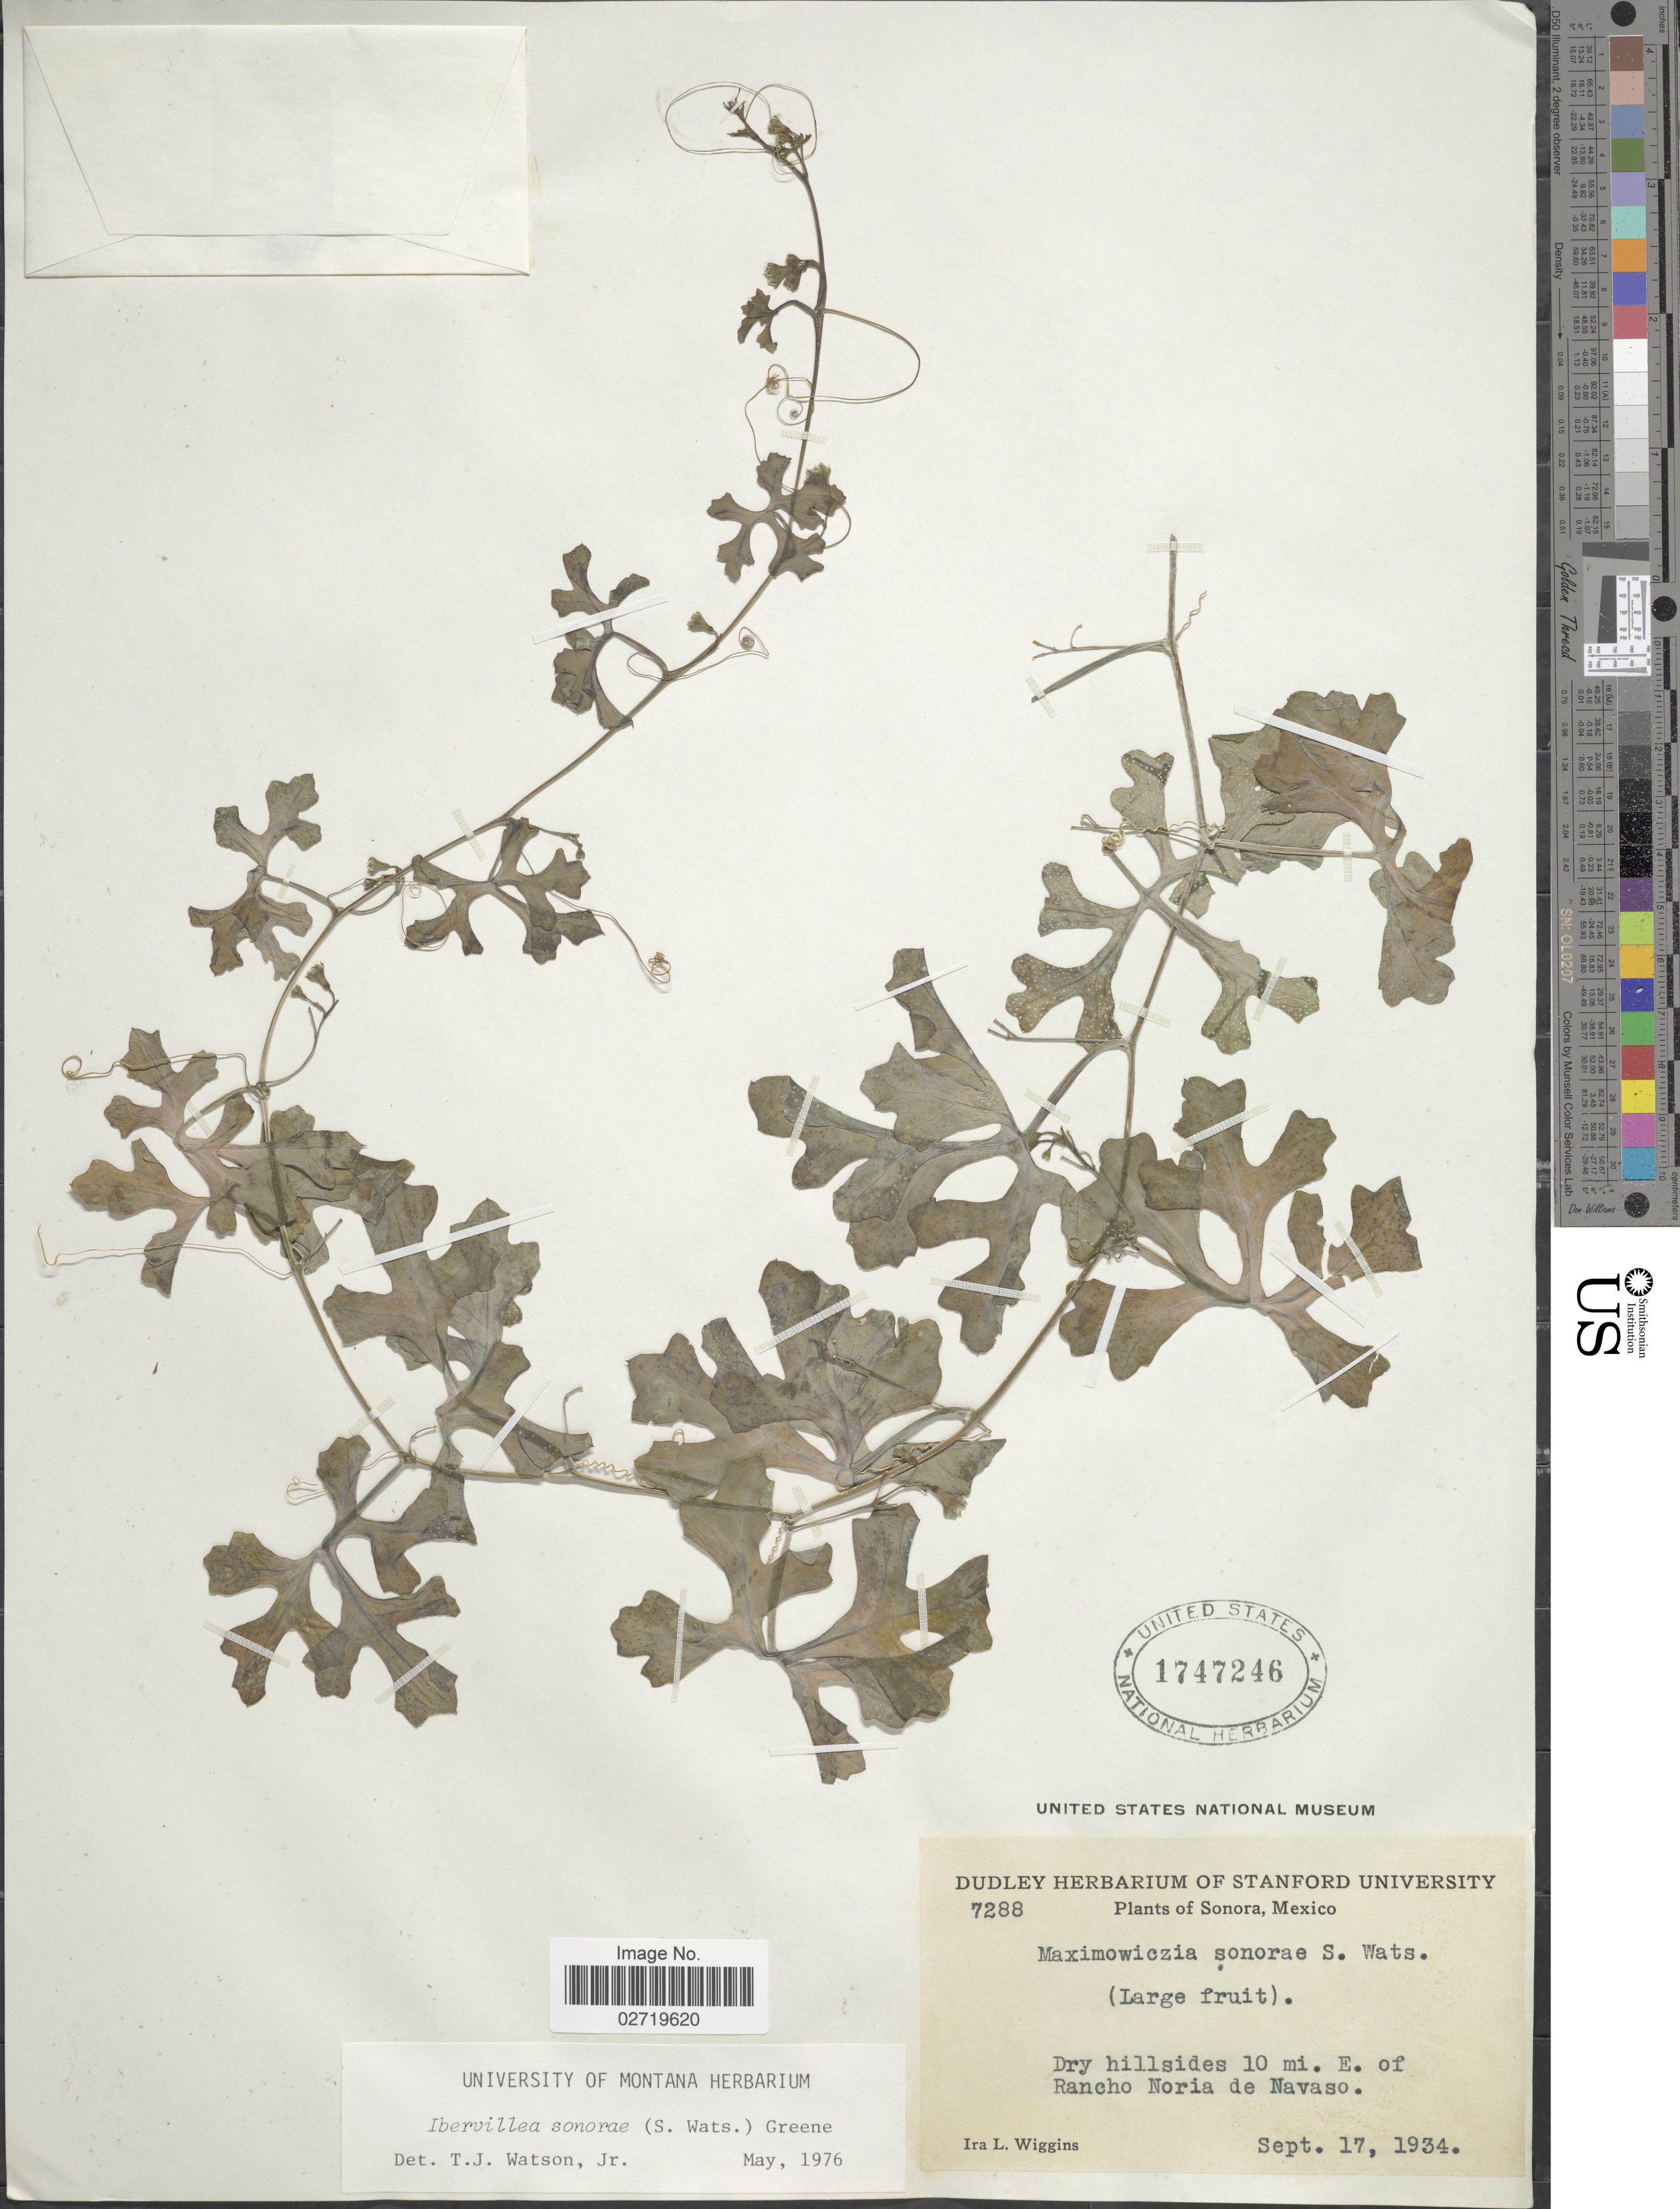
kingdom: Plantae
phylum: Tracheophyta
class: Magnoliopsida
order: Cucurbitales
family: Cucurbitaceae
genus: Ibervillea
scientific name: Ibervillea sonorae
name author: (S. Watson) Greene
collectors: I. L. Wiggins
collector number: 7288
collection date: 1934-09-17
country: Mexico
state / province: Sonora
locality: Dry hillsides 10 mi E of Rancho Noria de Navaso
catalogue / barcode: US 1747246